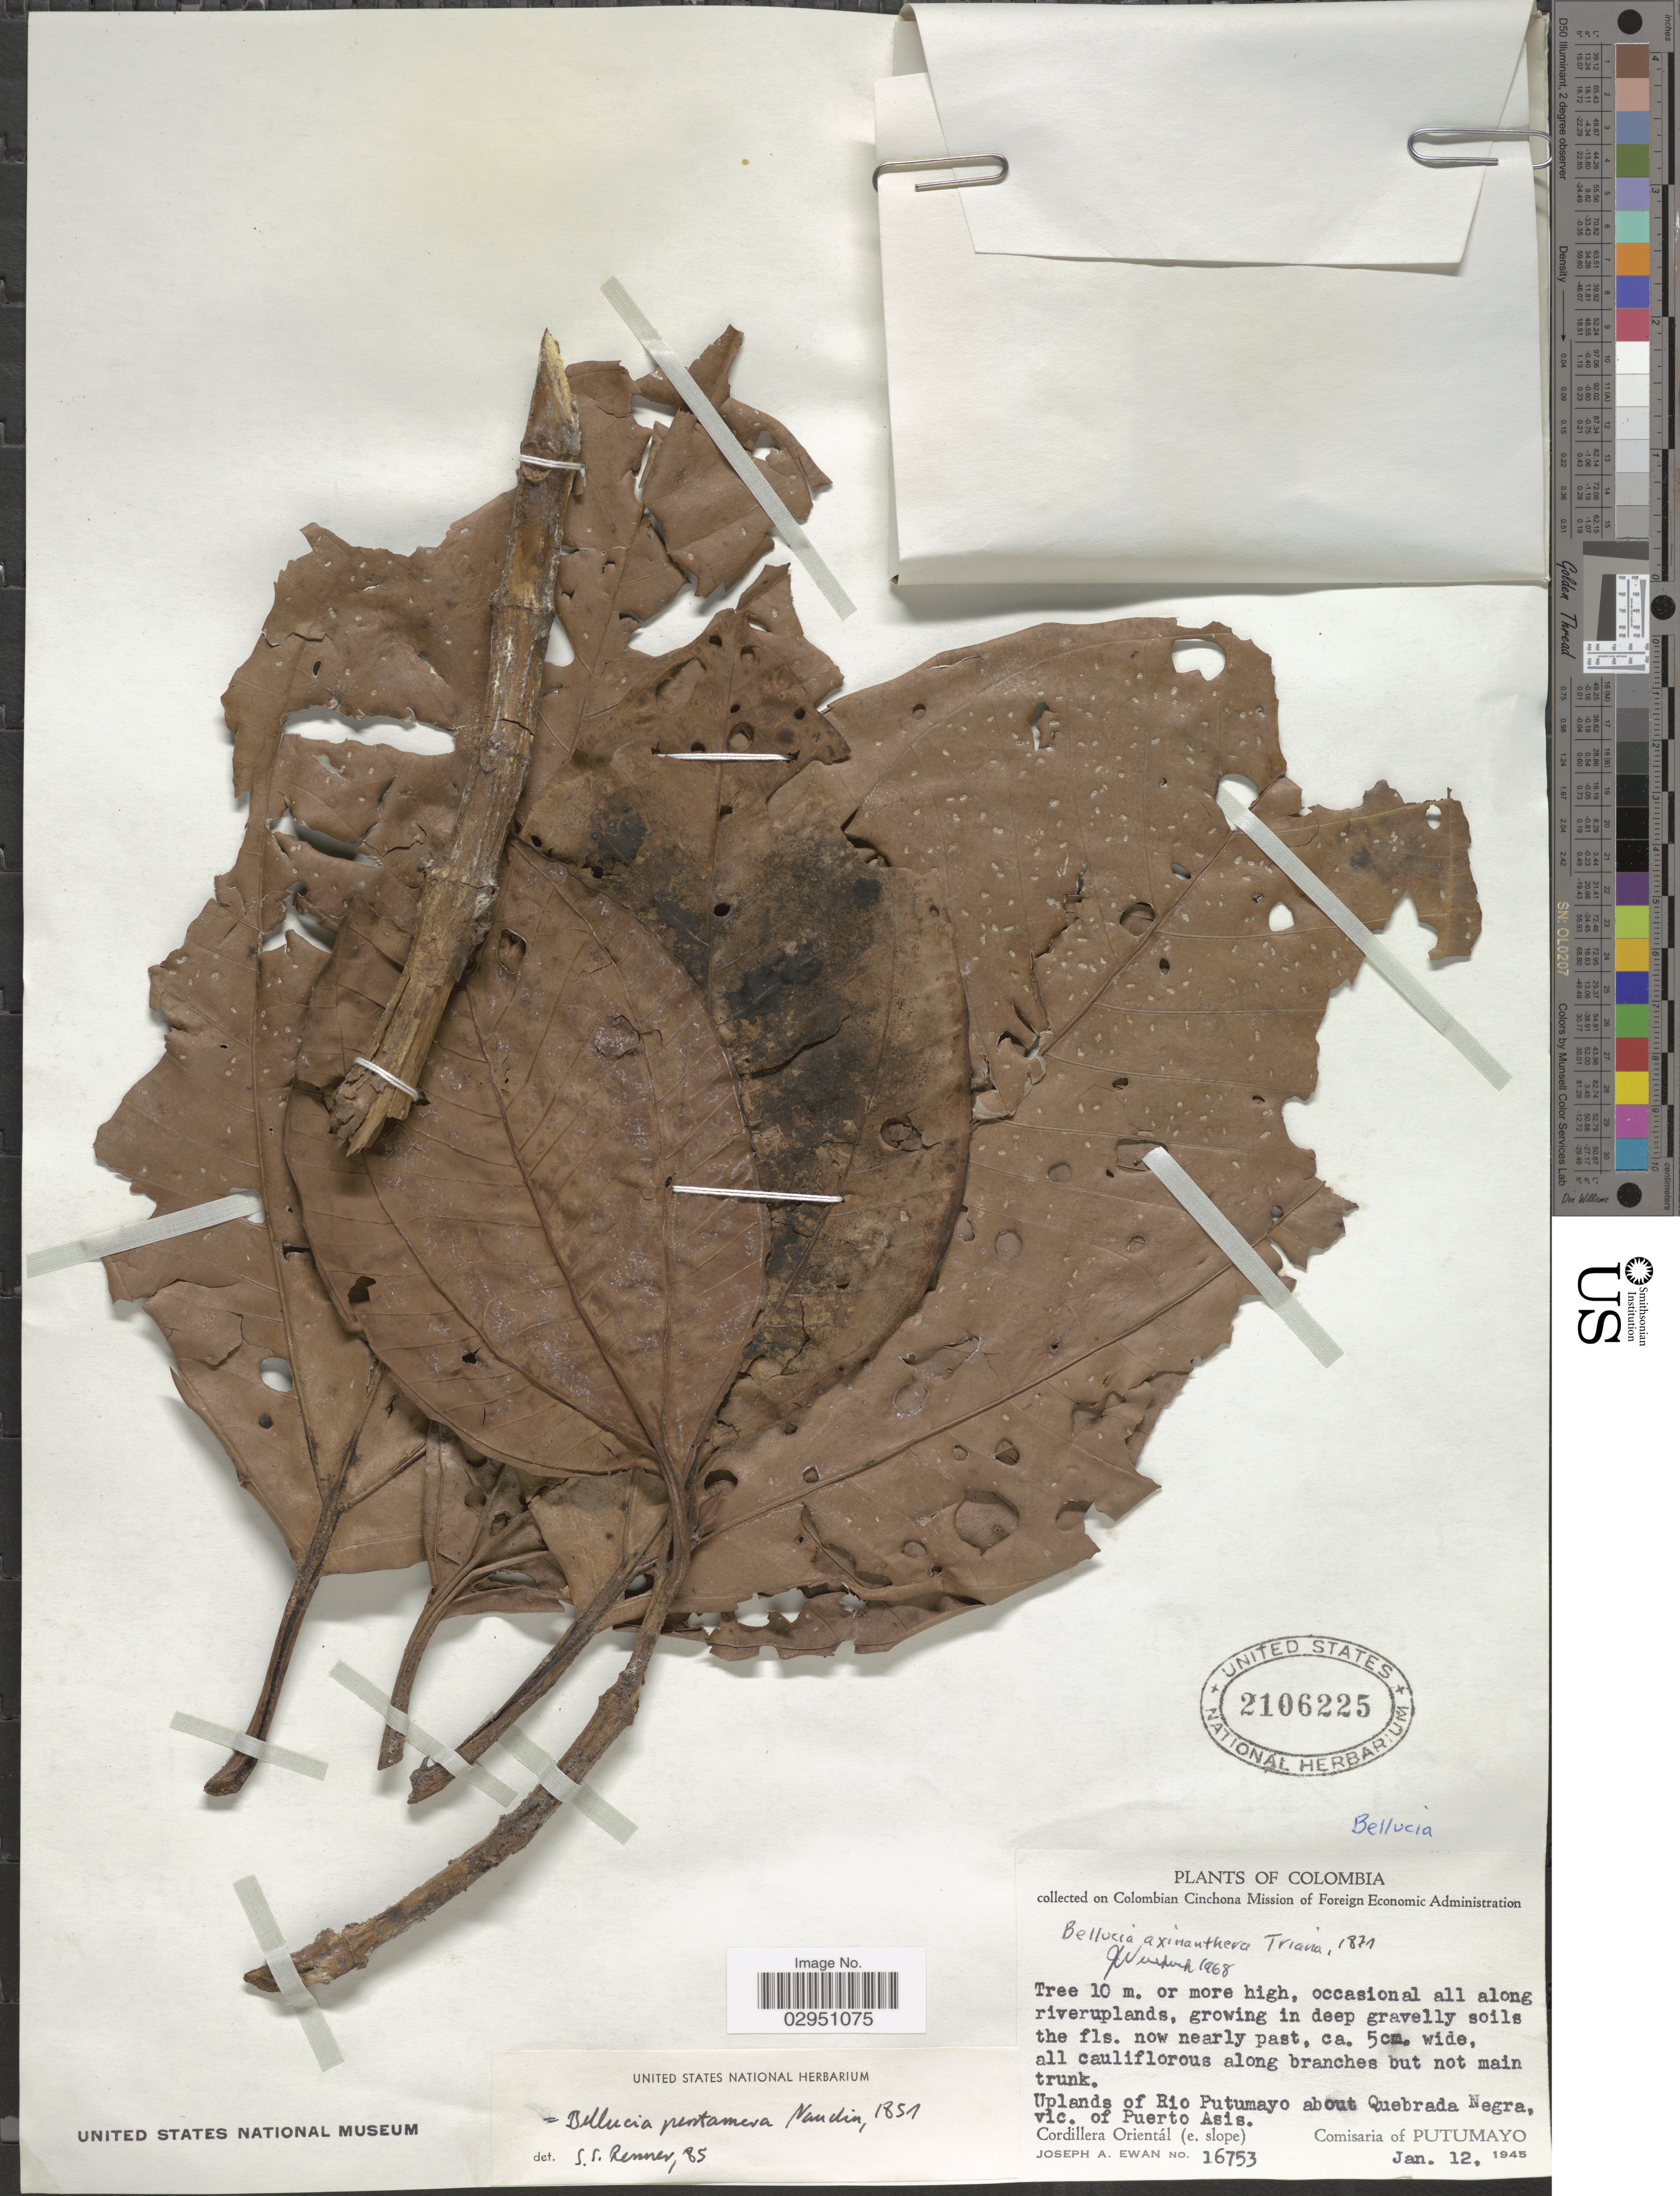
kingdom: Plantae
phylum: Tracheophyta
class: Magnoliopsida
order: Myrtales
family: Melastomataceae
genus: Bellucia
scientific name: Bellucia pentamera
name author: Naudin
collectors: J. A. Ewan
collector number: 16753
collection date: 1945-01-12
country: Colombia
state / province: Putumayo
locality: Uplands of Rio Putumayo about Quebrada Negra, vic. of Puerto Asis. Cordillera Orientál (e. slope). Comisaria of Putumayo.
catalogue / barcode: US 2106225